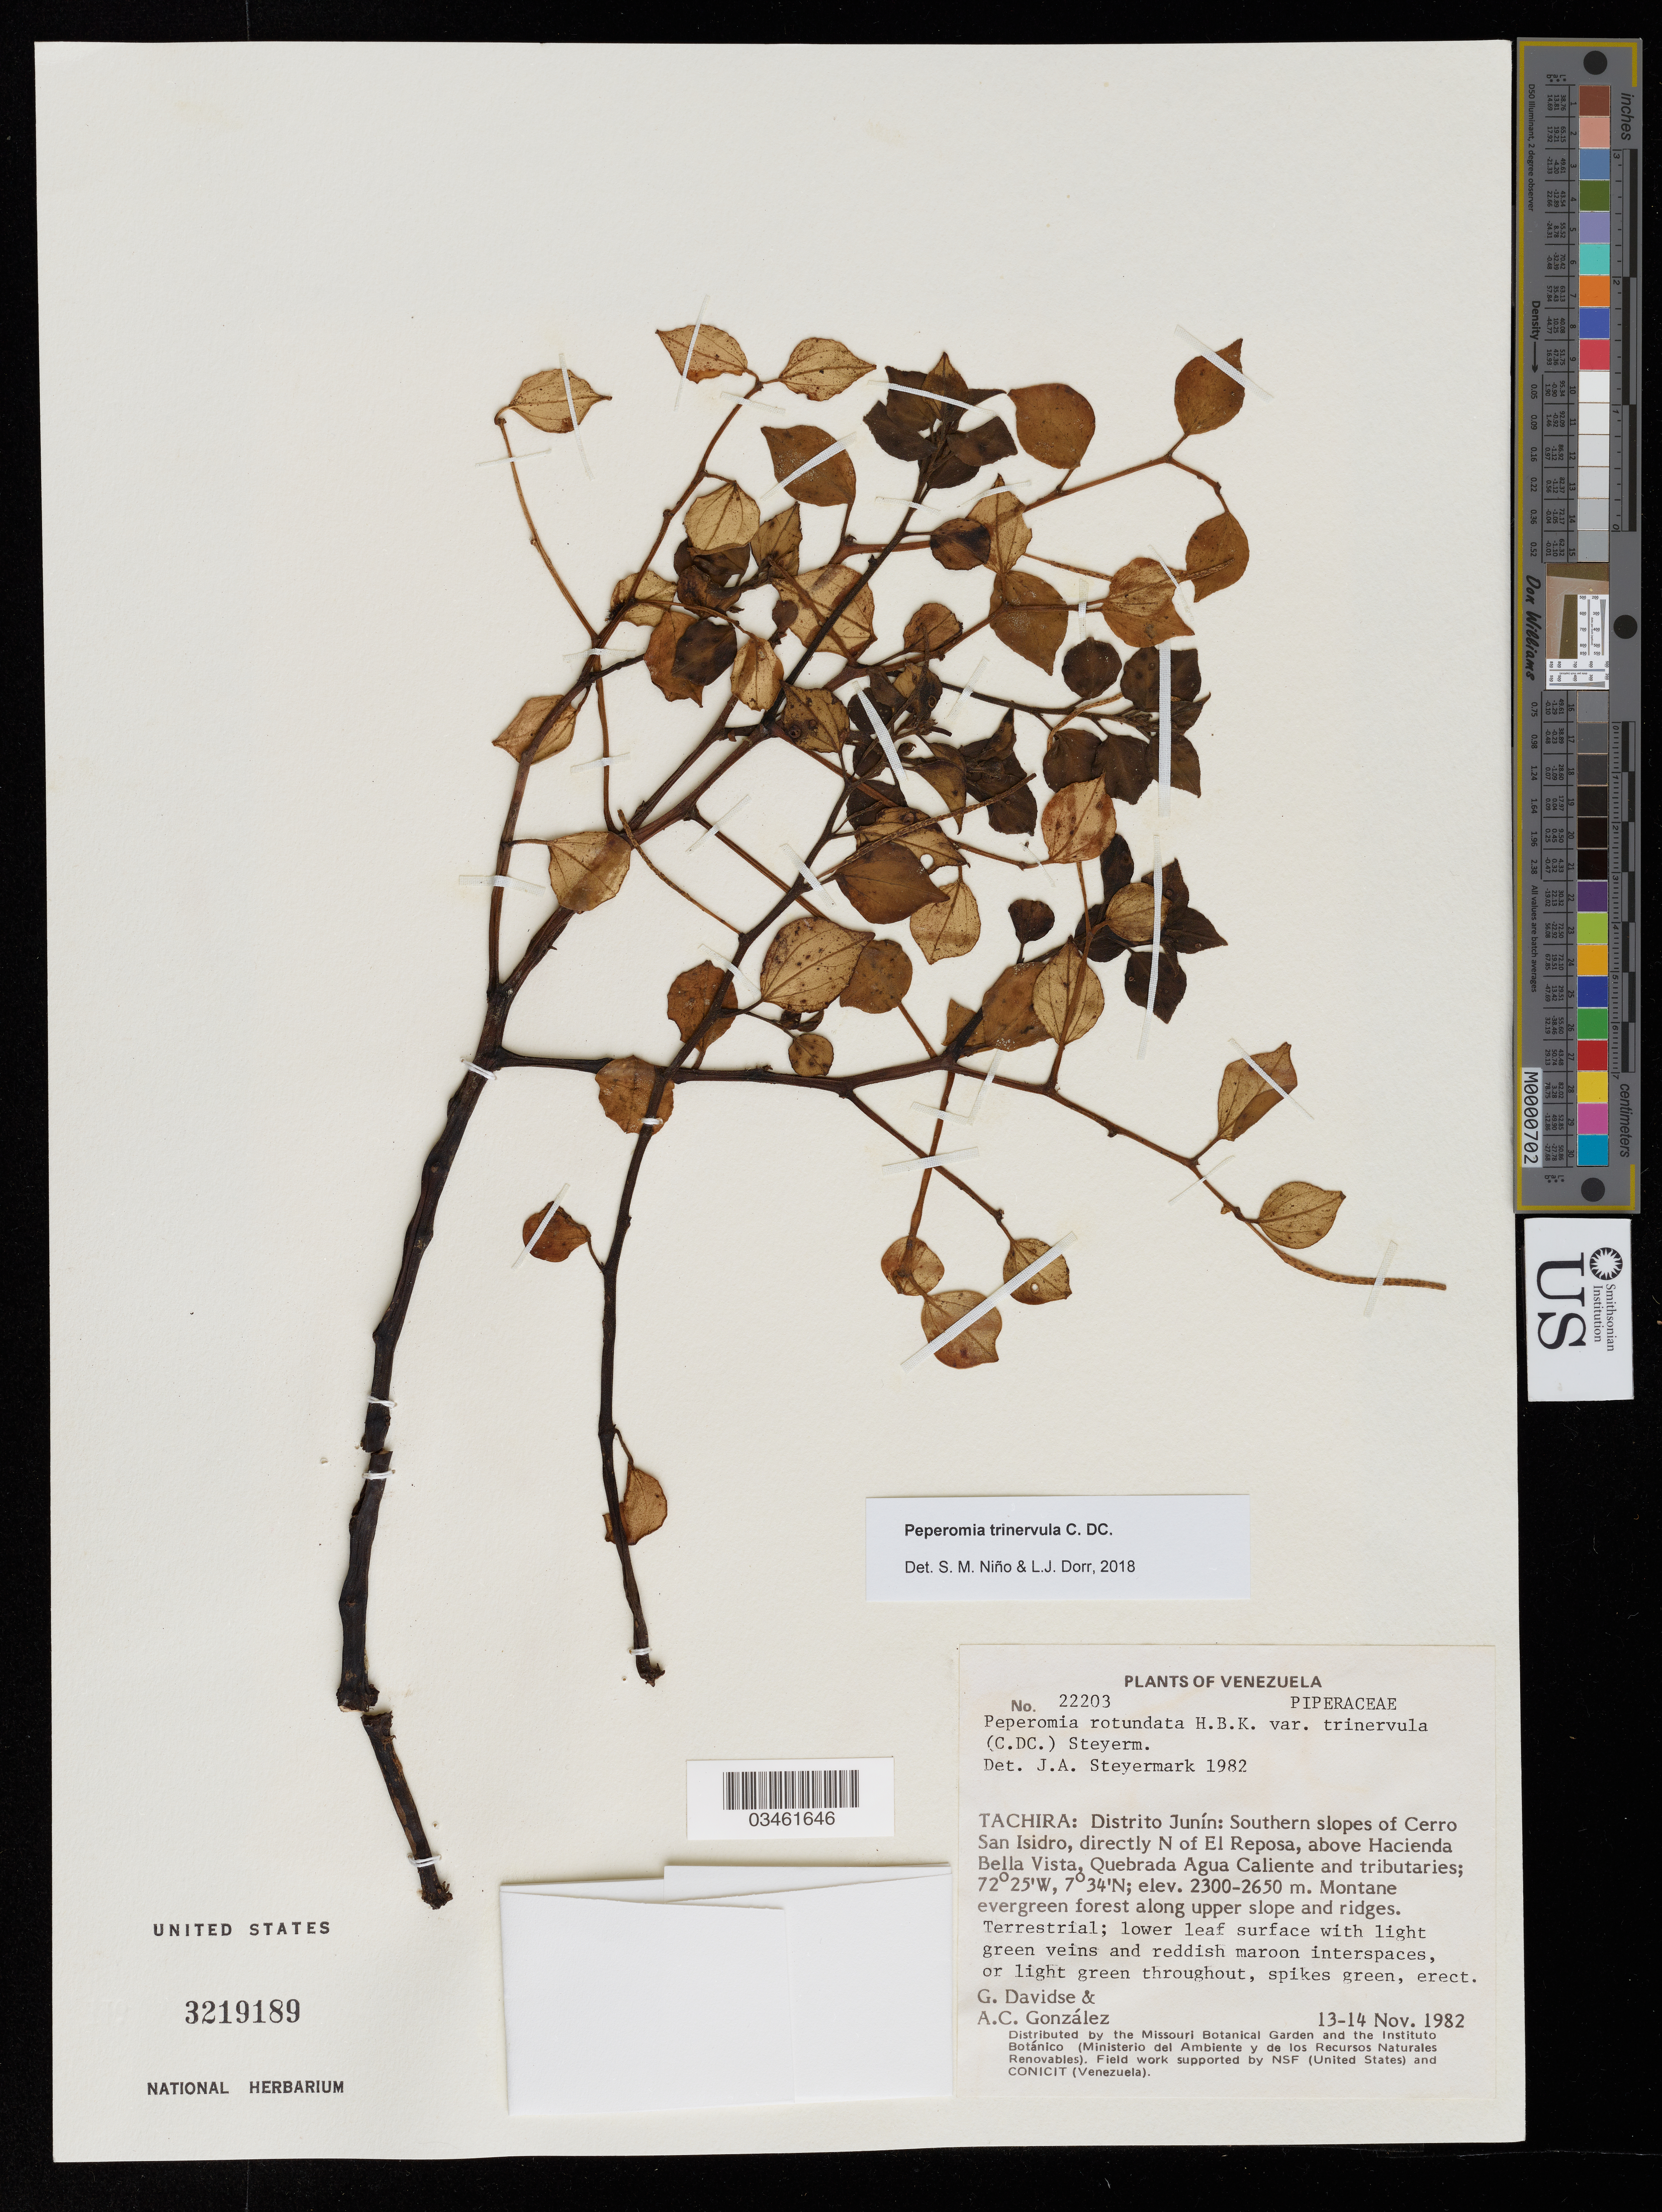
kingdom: Plantae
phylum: Tracheophyta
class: Magnoliopsida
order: Piperales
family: Piperaceae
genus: Peperomia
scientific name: Peperomia trinervula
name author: C. DC.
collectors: G. Davidse & A. C. González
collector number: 22203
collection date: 1982-11-13/1982-11-14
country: Venezuela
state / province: Tachira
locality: Distrito Junín: Southern slopes of Cerro San Isidro, directly N of El Reposa, above Hacienda Bella Vista, Quebrada Agua Caliente and tributaries.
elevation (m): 2300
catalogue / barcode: US 3219189